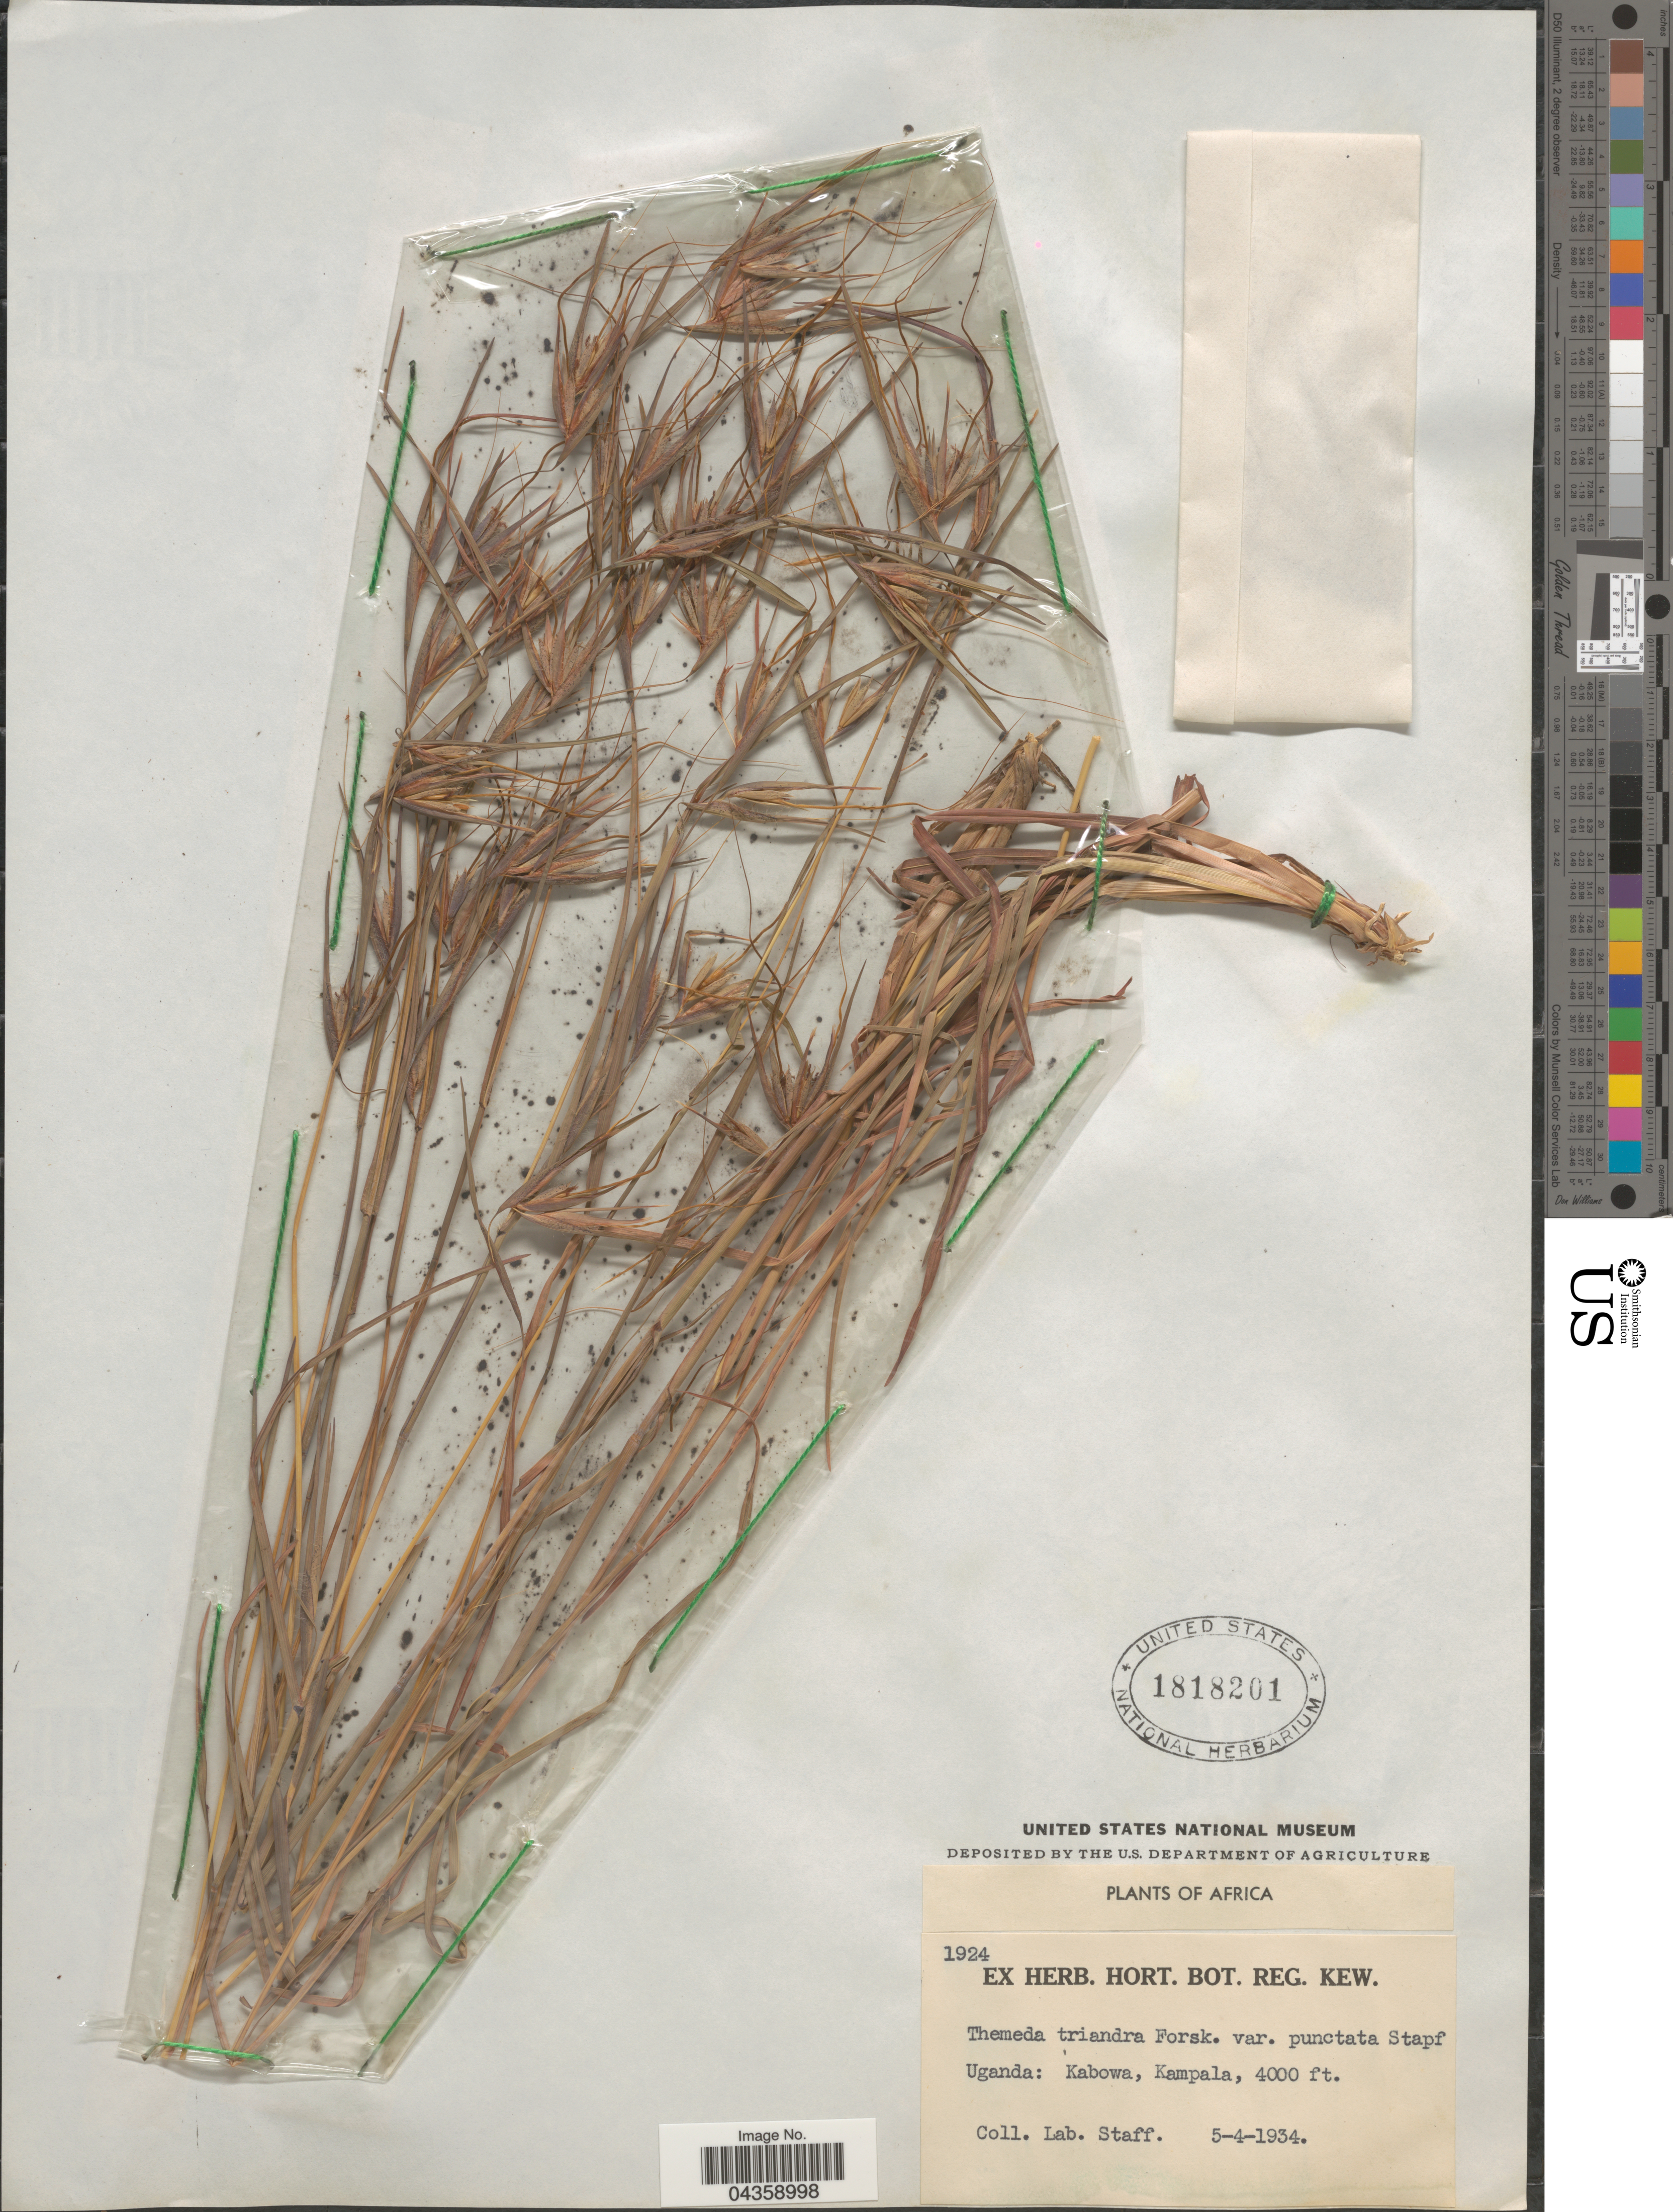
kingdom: Plantae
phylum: Tracheophyta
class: Liliopsida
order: Poales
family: Poaceae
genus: Themeda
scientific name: Themeda triandra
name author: Forssk.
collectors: Lab. Staff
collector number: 1924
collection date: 1934-04-05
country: Uganda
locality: Kabowa, Kampala.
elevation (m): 1219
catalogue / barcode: US 1818201